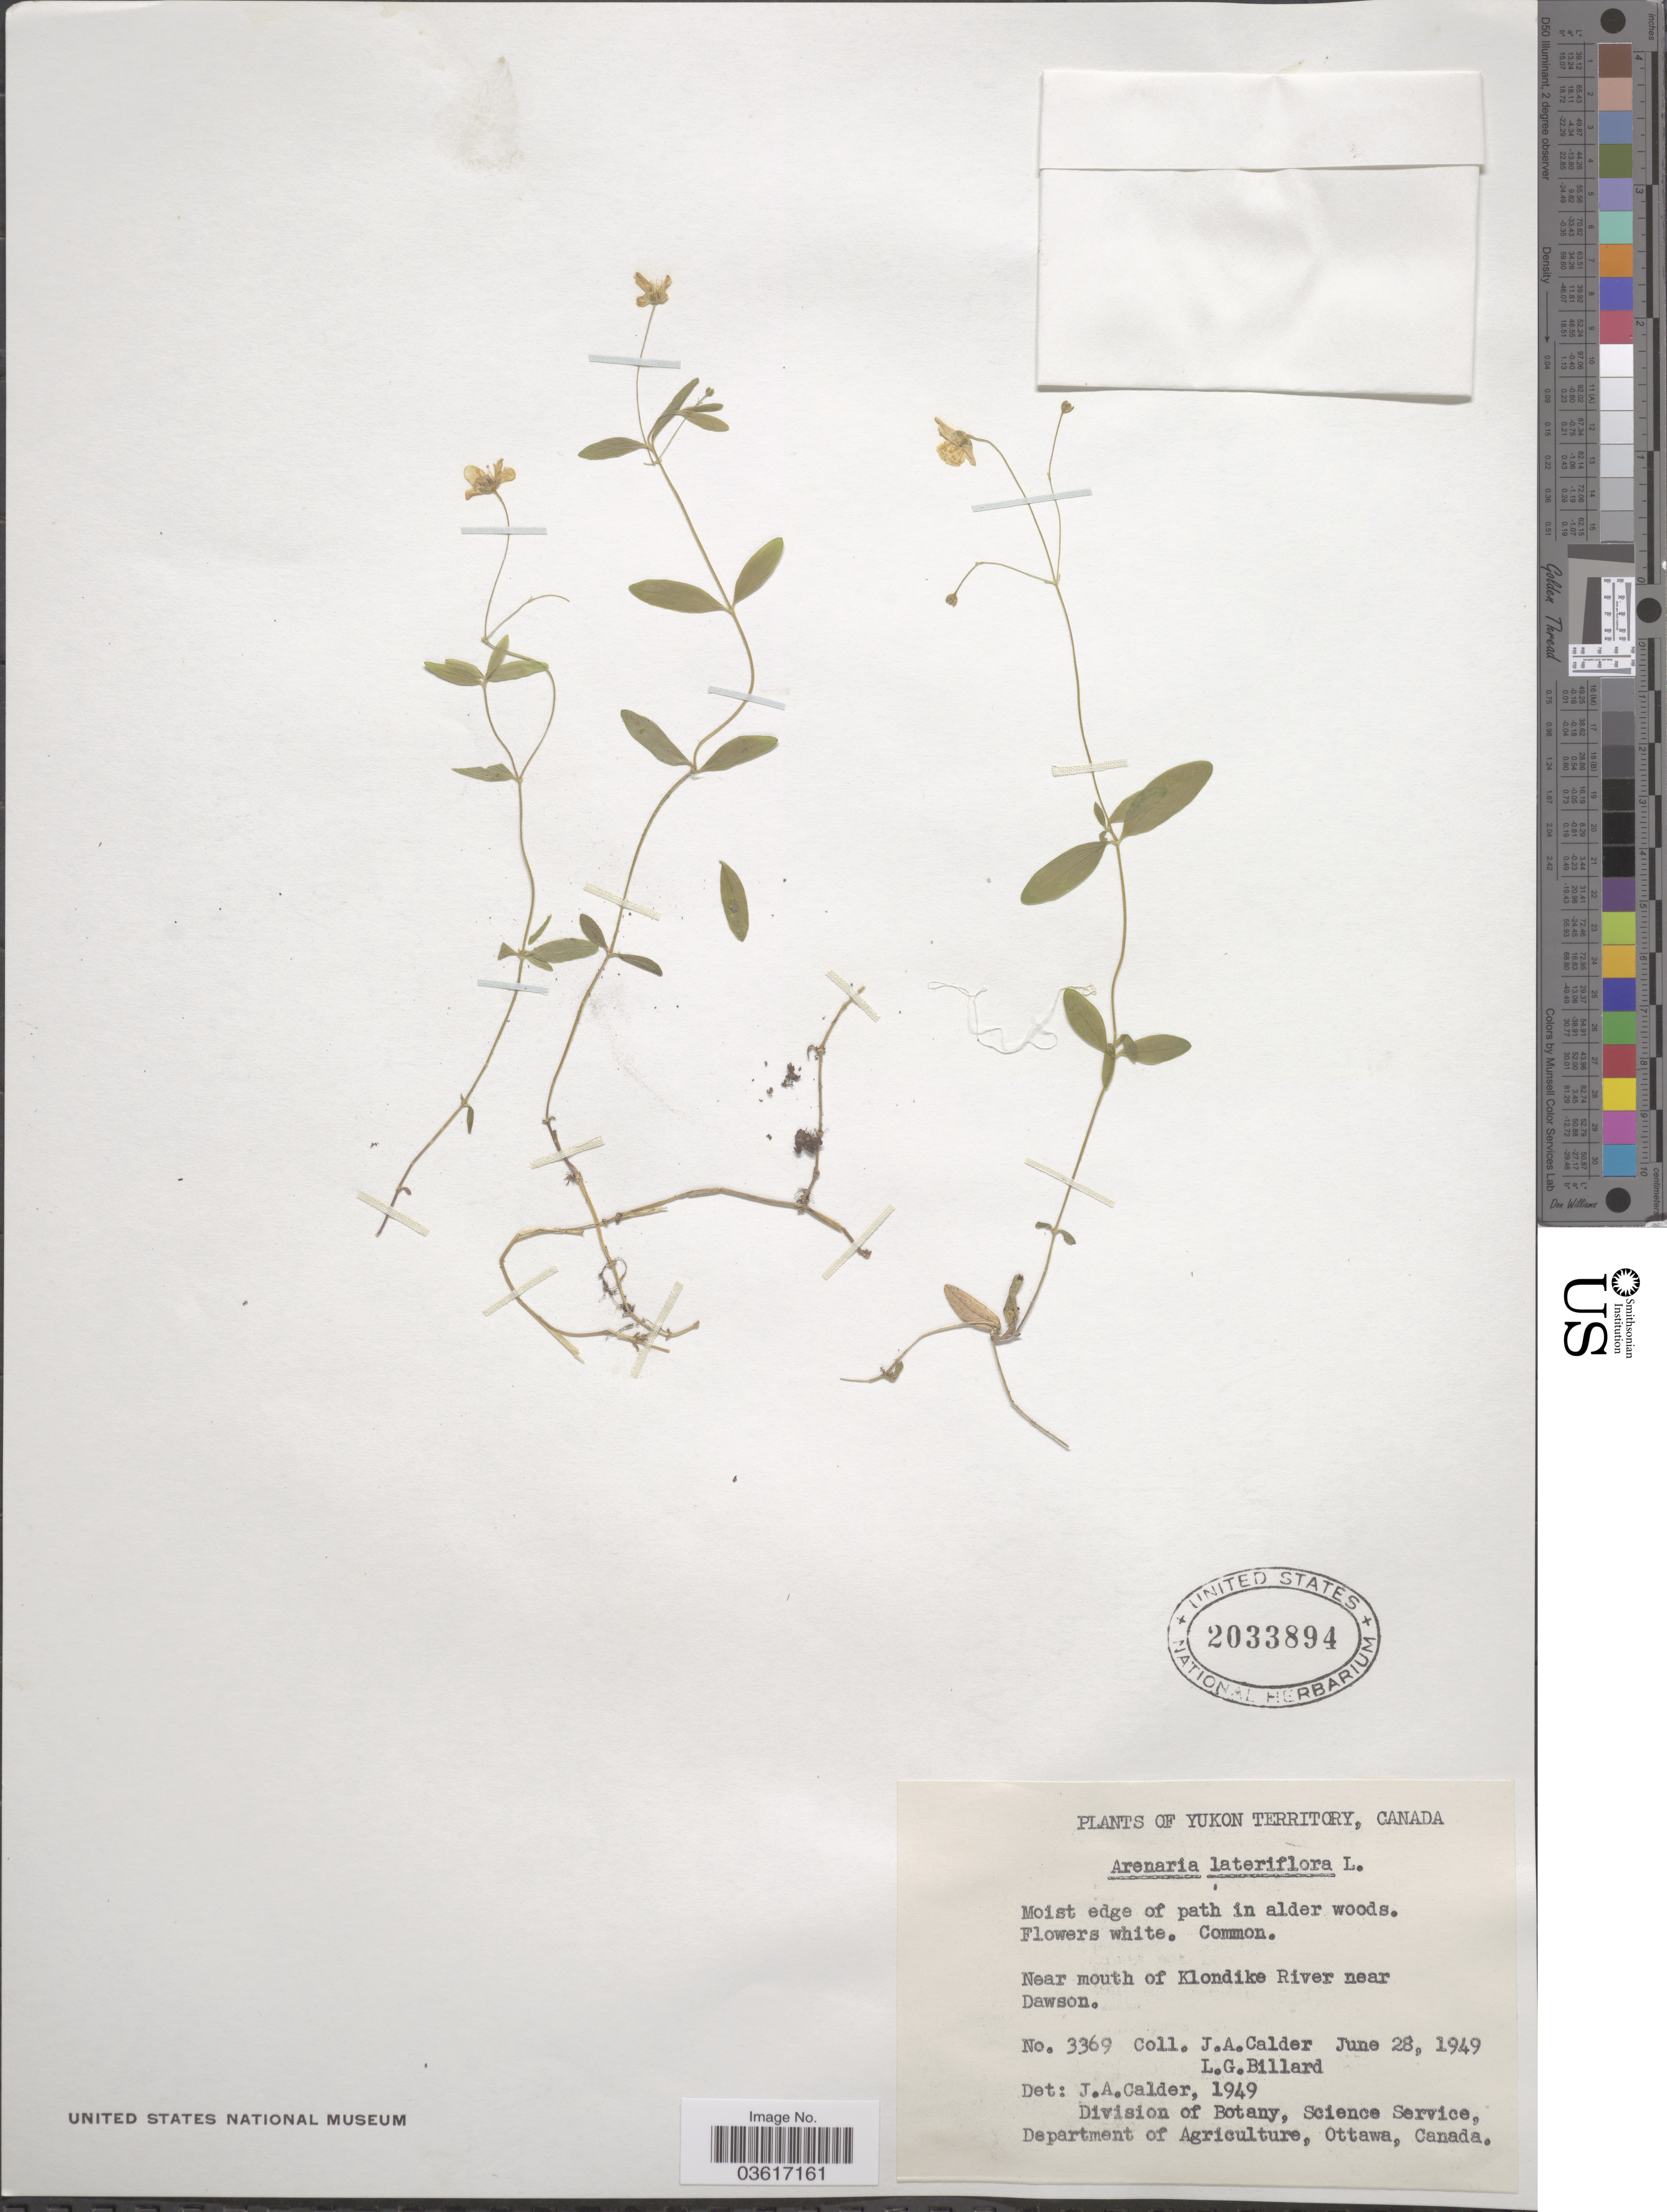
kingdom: Plantae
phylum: Tracheophyta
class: Magnoliopsida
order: Caryophyllales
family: Caryophyllaceae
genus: Moehringia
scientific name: Moehringia lateriflora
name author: (L.) Fenzl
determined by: Strong, Mark T., (BOT), Smithsonian Institution - National Museum of Natural History (UNITED STATES)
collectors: J. A. Calder & L. Billard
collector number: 3369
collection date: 1949-06-28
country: Canada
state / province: Yukon Territory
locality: Near mouth of Klondike River near Dawson.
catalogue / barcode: US 2033894